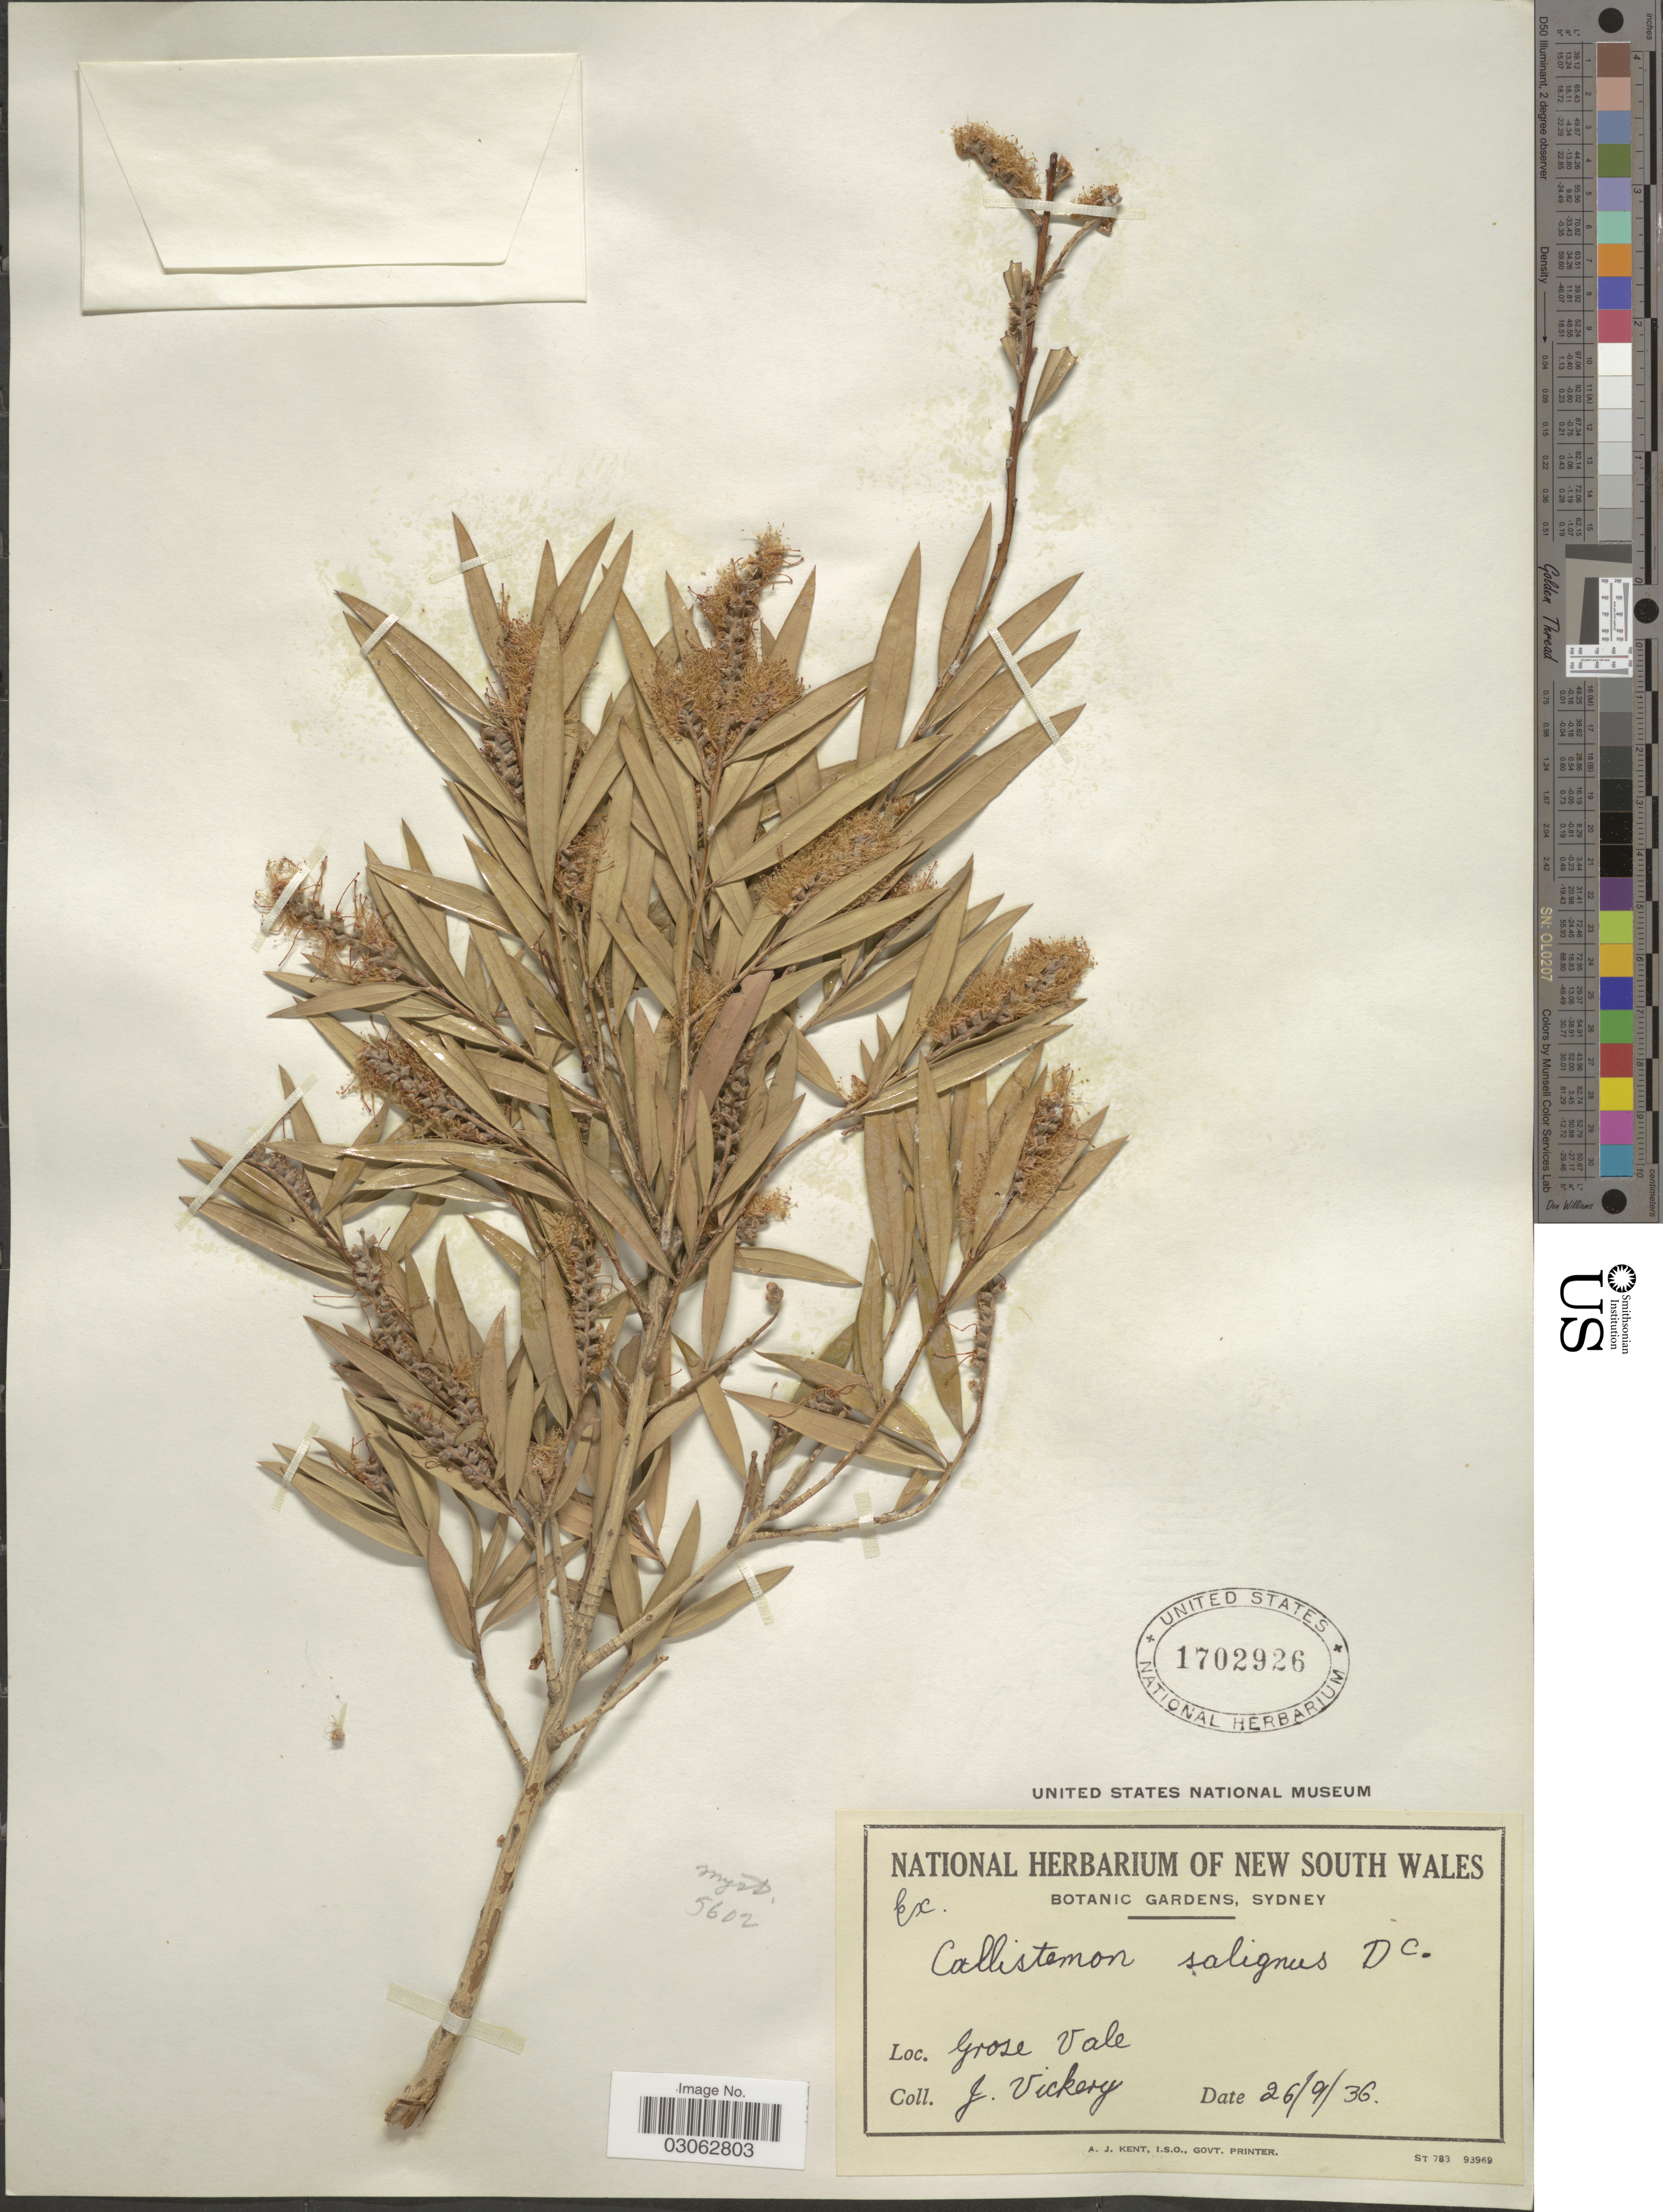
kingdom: Plantae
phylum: Tracheophyta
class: Magnoliopsida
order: Myrtales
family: Myrtaceae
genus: Callistemon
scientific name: Callistemon salignus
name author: (Sm.) Colvill ex Sweet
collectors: J. Vickery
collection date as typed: Transcribed d/m/y: 26/9/36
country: Australia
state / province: New South Wales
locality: Grose Vale.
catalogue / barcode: US 1702926